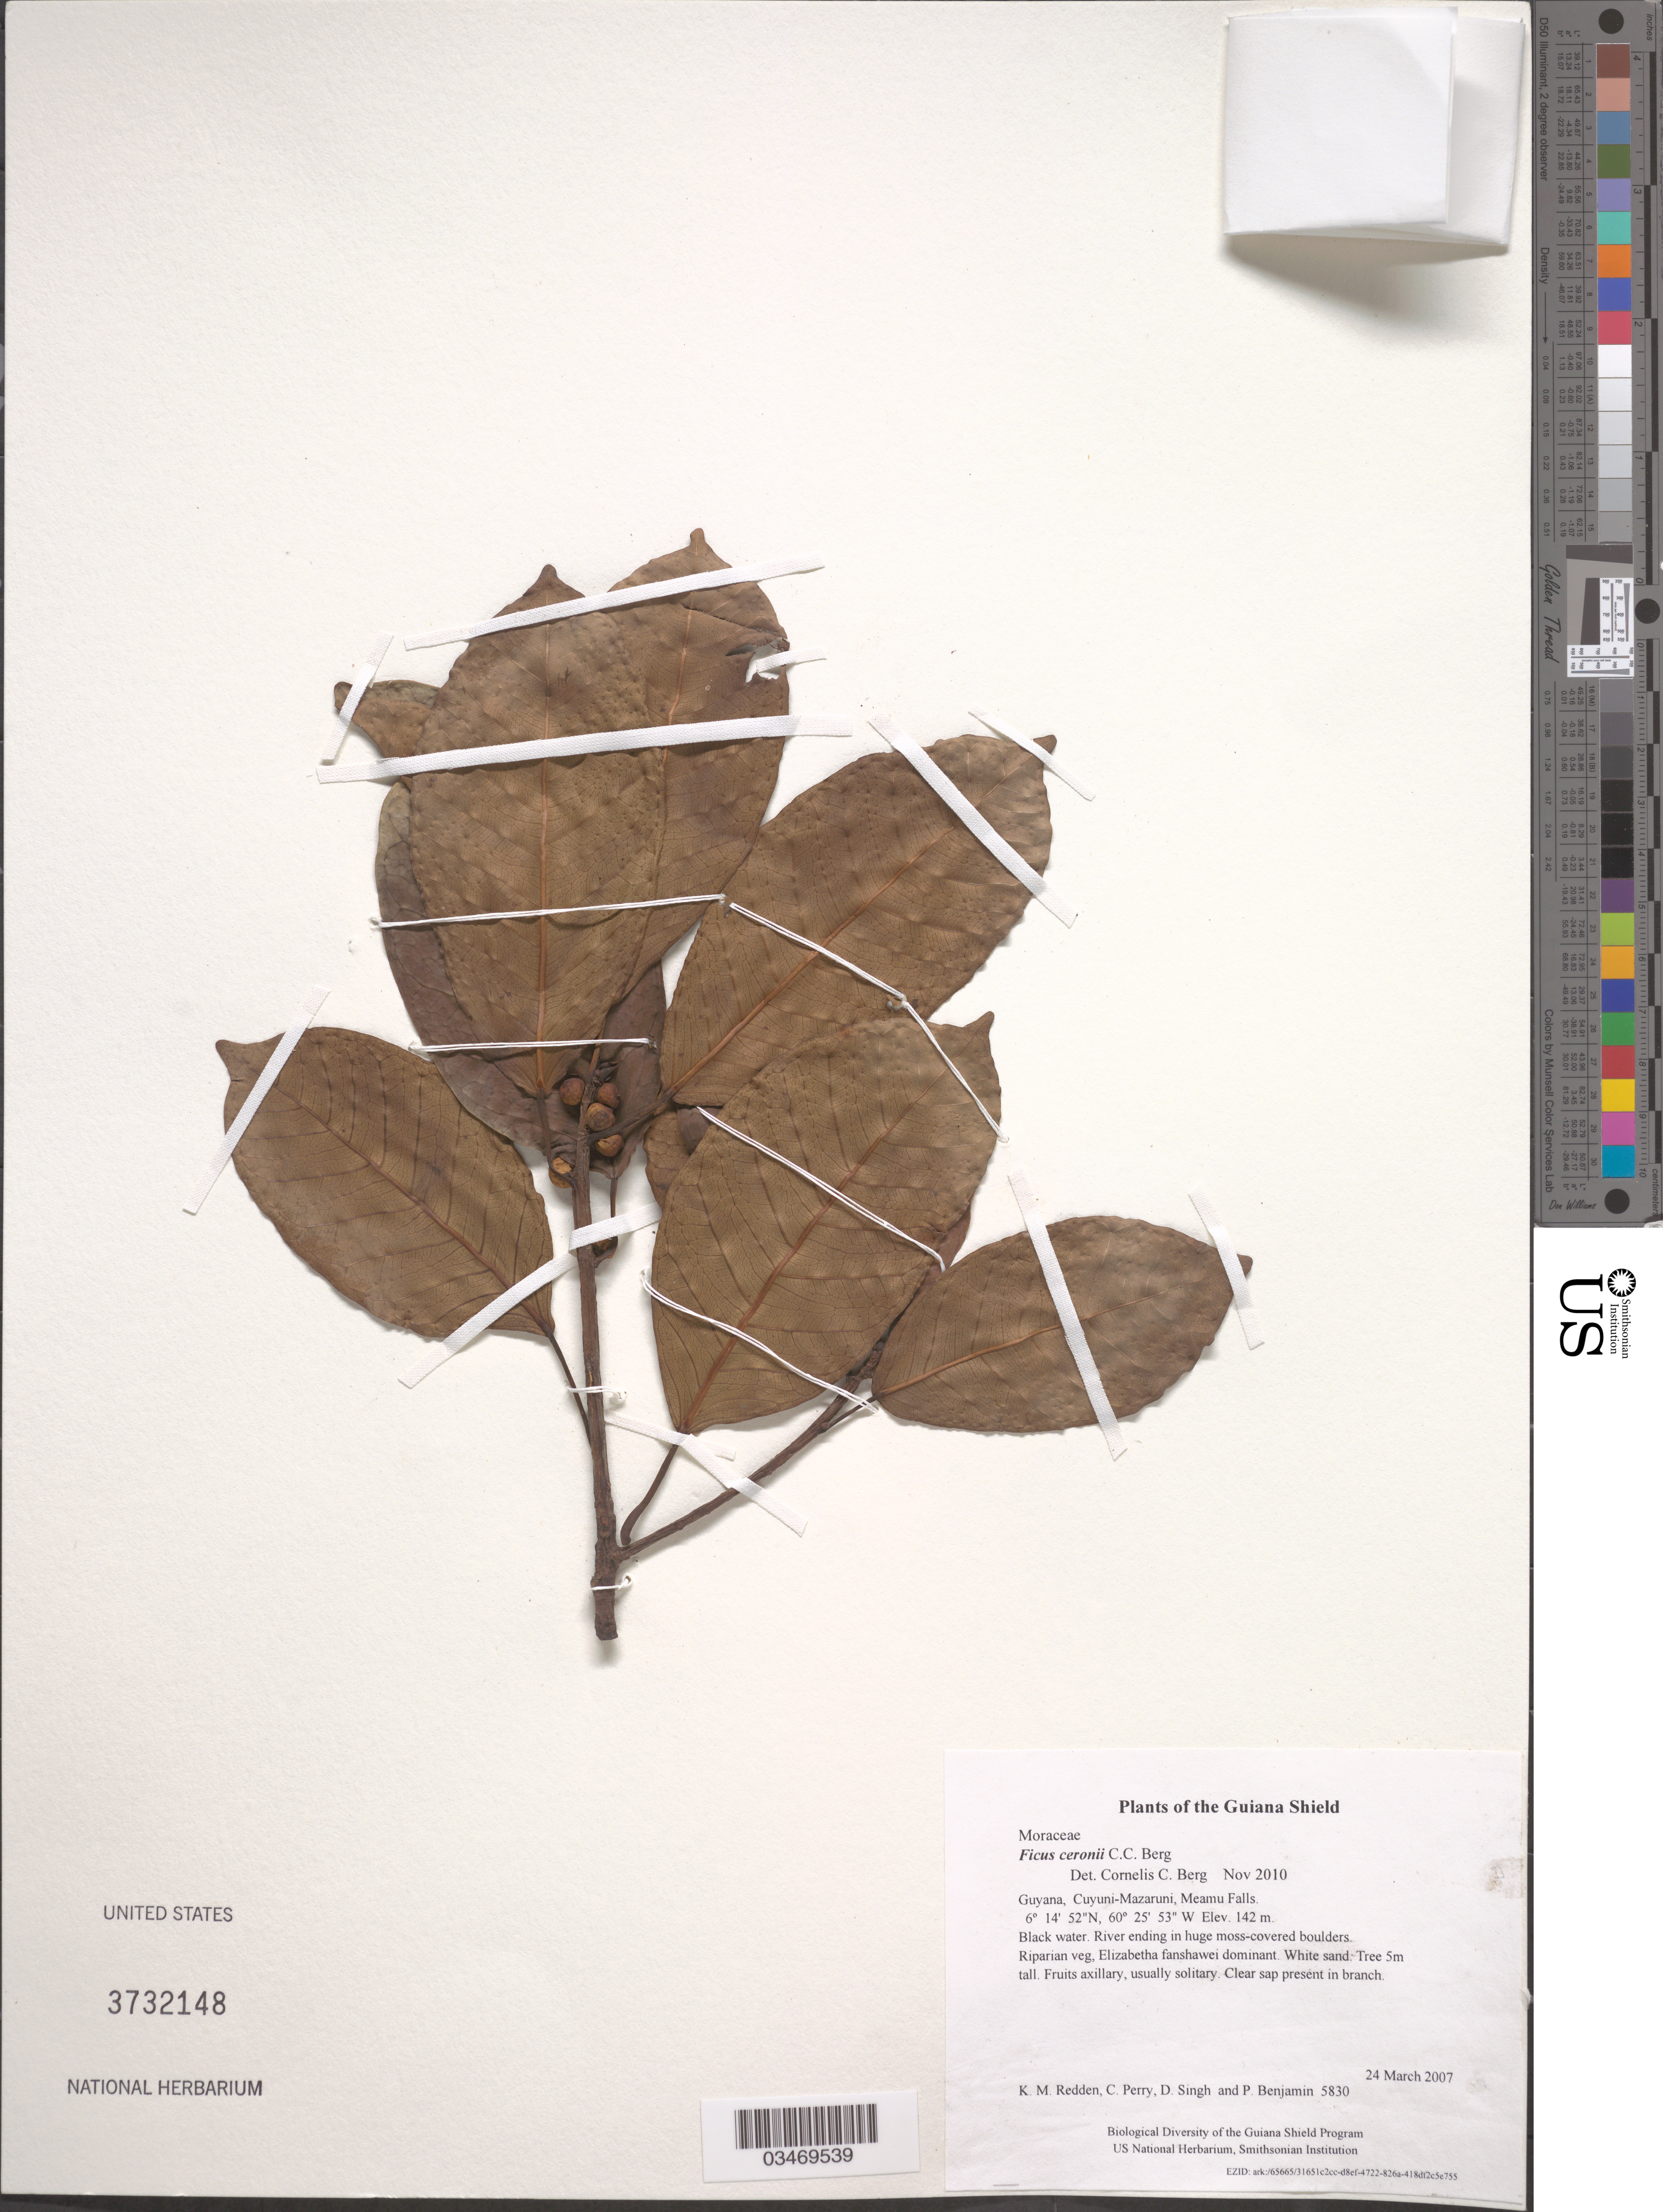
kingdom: Plantae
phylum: Tracheophyta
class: Magnoliopsida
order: Rosales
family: Moraceae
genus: Ficus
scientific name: Ficus ceronii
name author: C.C. Berg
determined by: Berg, C. C.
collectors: K. M. Redden, C. Perry, D. Singh & P. Benjamin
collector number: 5830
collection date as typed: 24 March 2007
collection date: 2007-03-24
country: Guyana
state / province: Cuyuni-Mazaruni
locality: Meamu Falls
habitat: Black water. River ending in huge moss-covered boulders. Riparian veg, Elizabetha fanshawei dominant. White sand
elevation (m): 142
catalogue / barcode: US 3732148